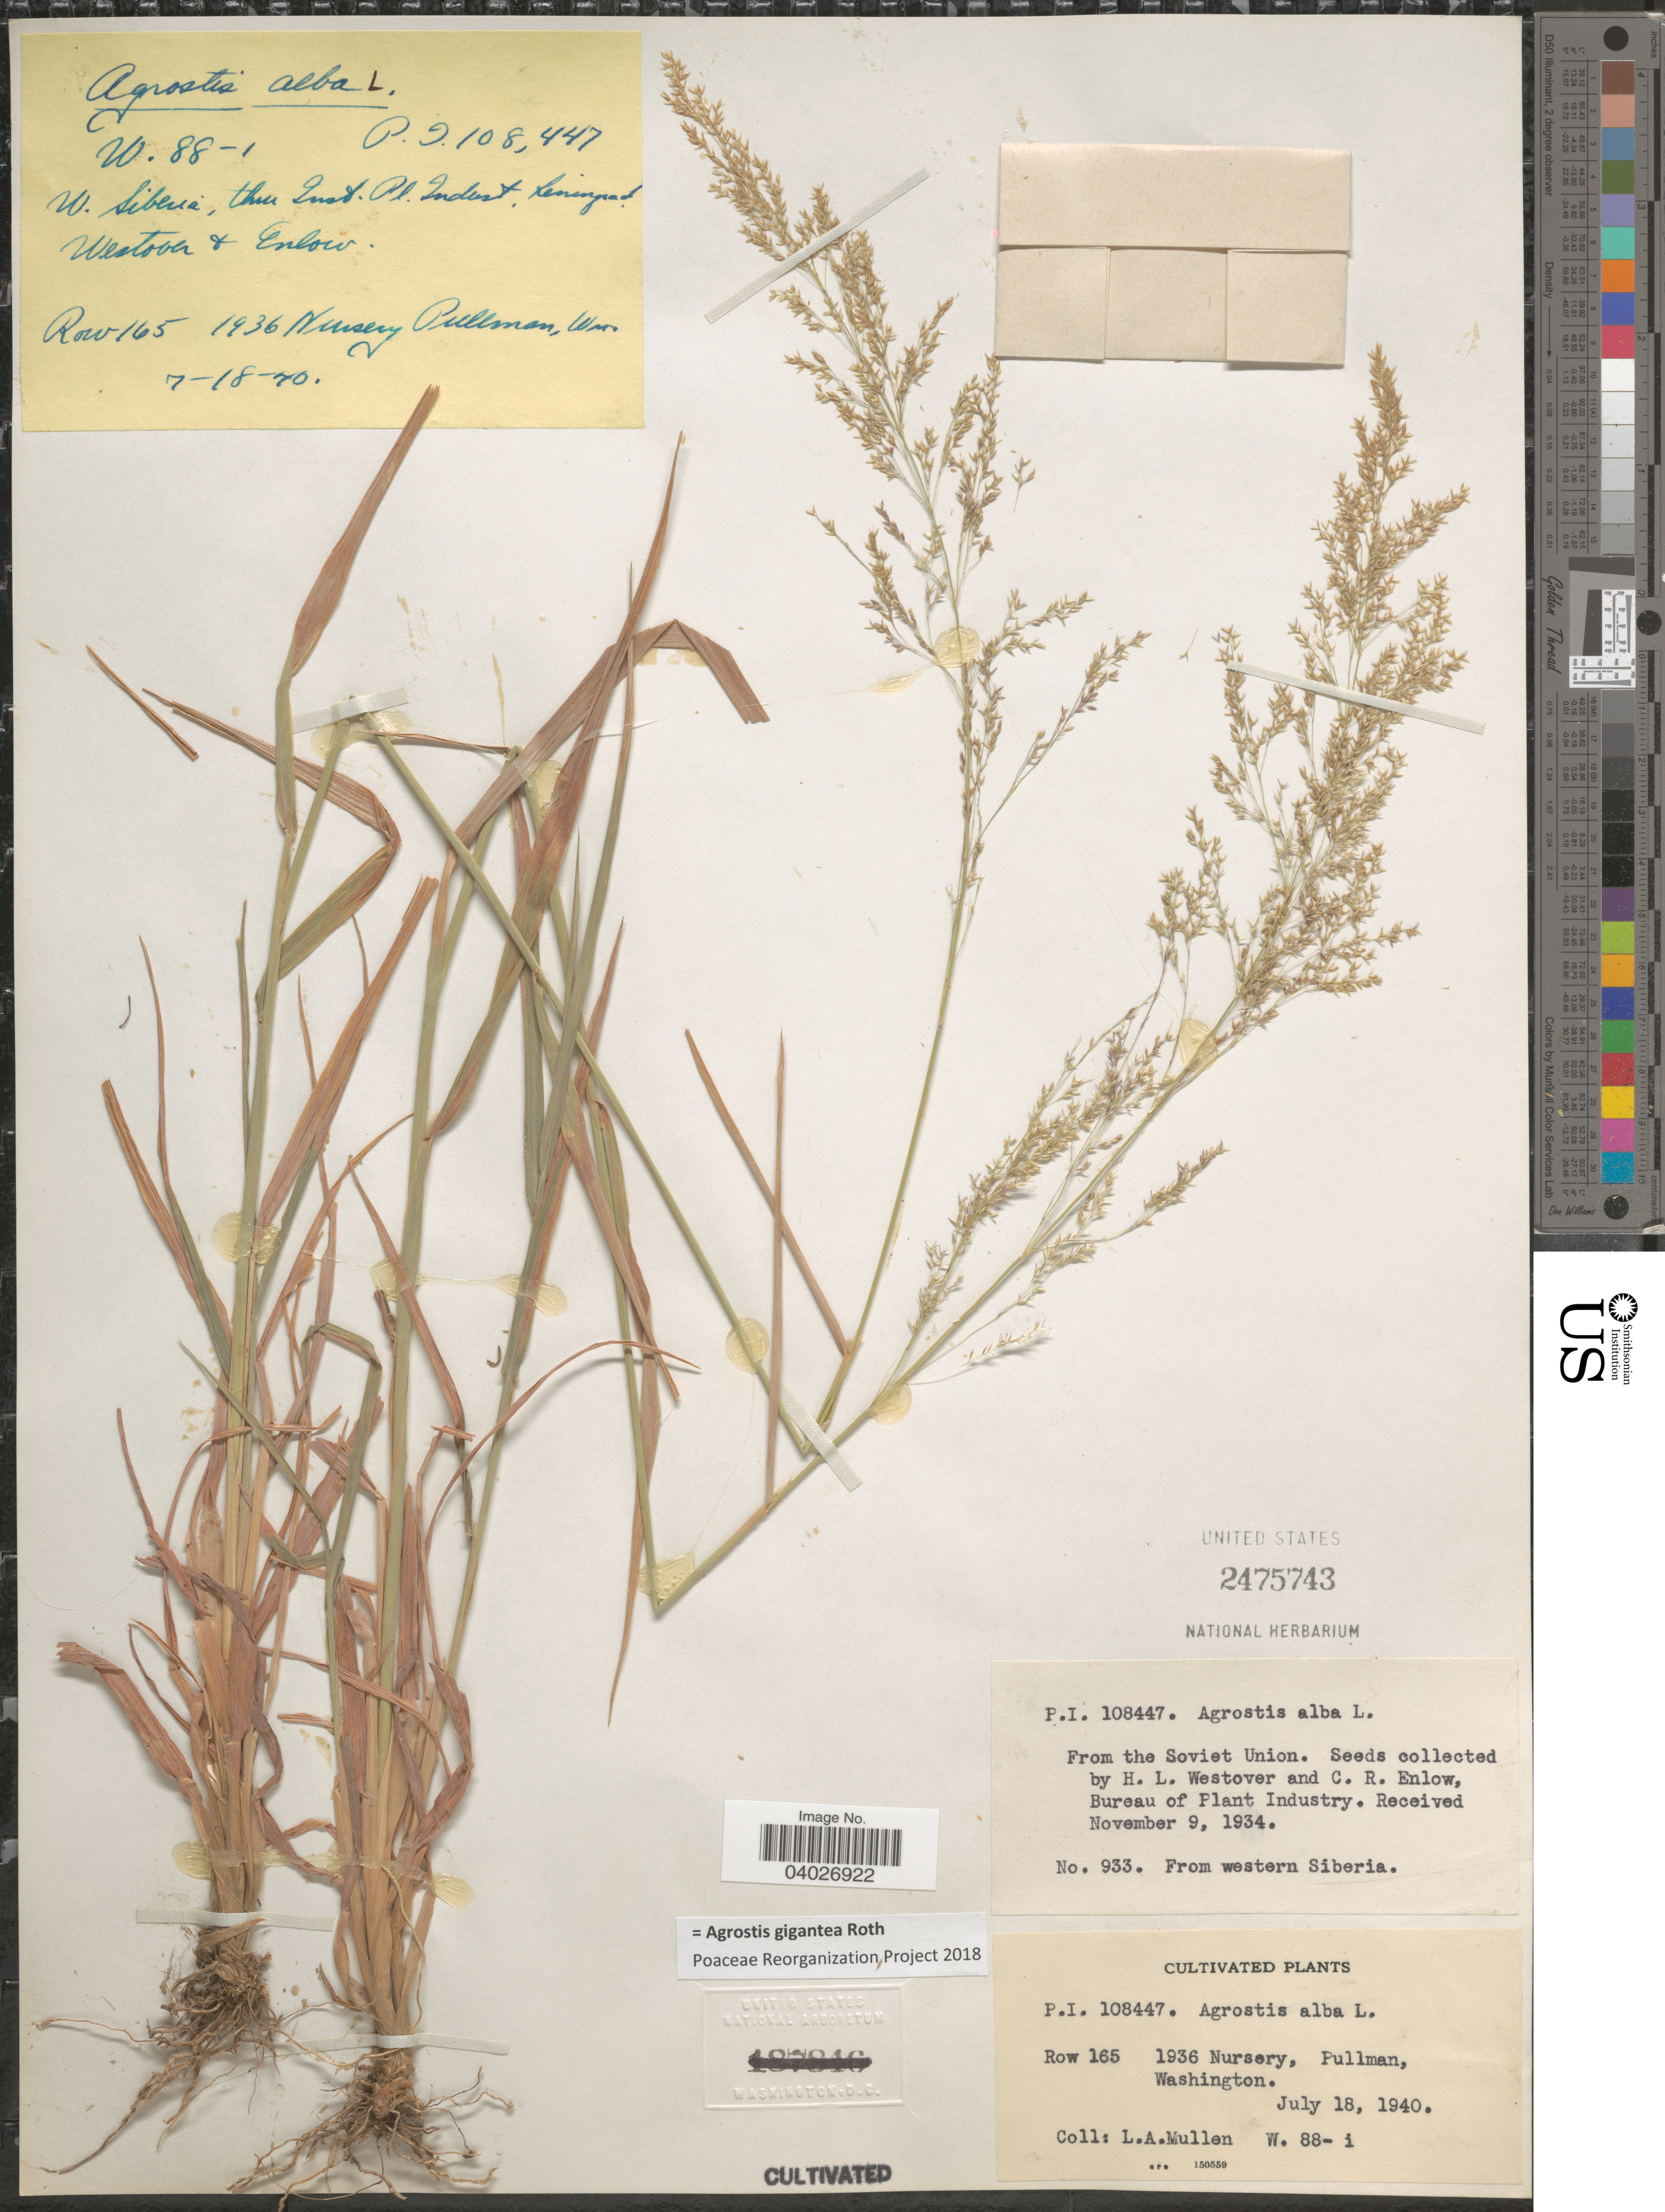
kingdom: Plantae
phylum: Tracheophyta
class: Liliopsida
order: Poales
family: Poaceae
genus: Agrostis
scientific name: Agrostis gigantea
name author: Roth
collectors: L. Mullen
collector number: W 88-i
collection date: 1940-07-18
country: United States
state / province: Washington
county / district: Whitman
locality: Row 165 1936 Nursery, Pullman.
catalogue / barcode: US 2475743